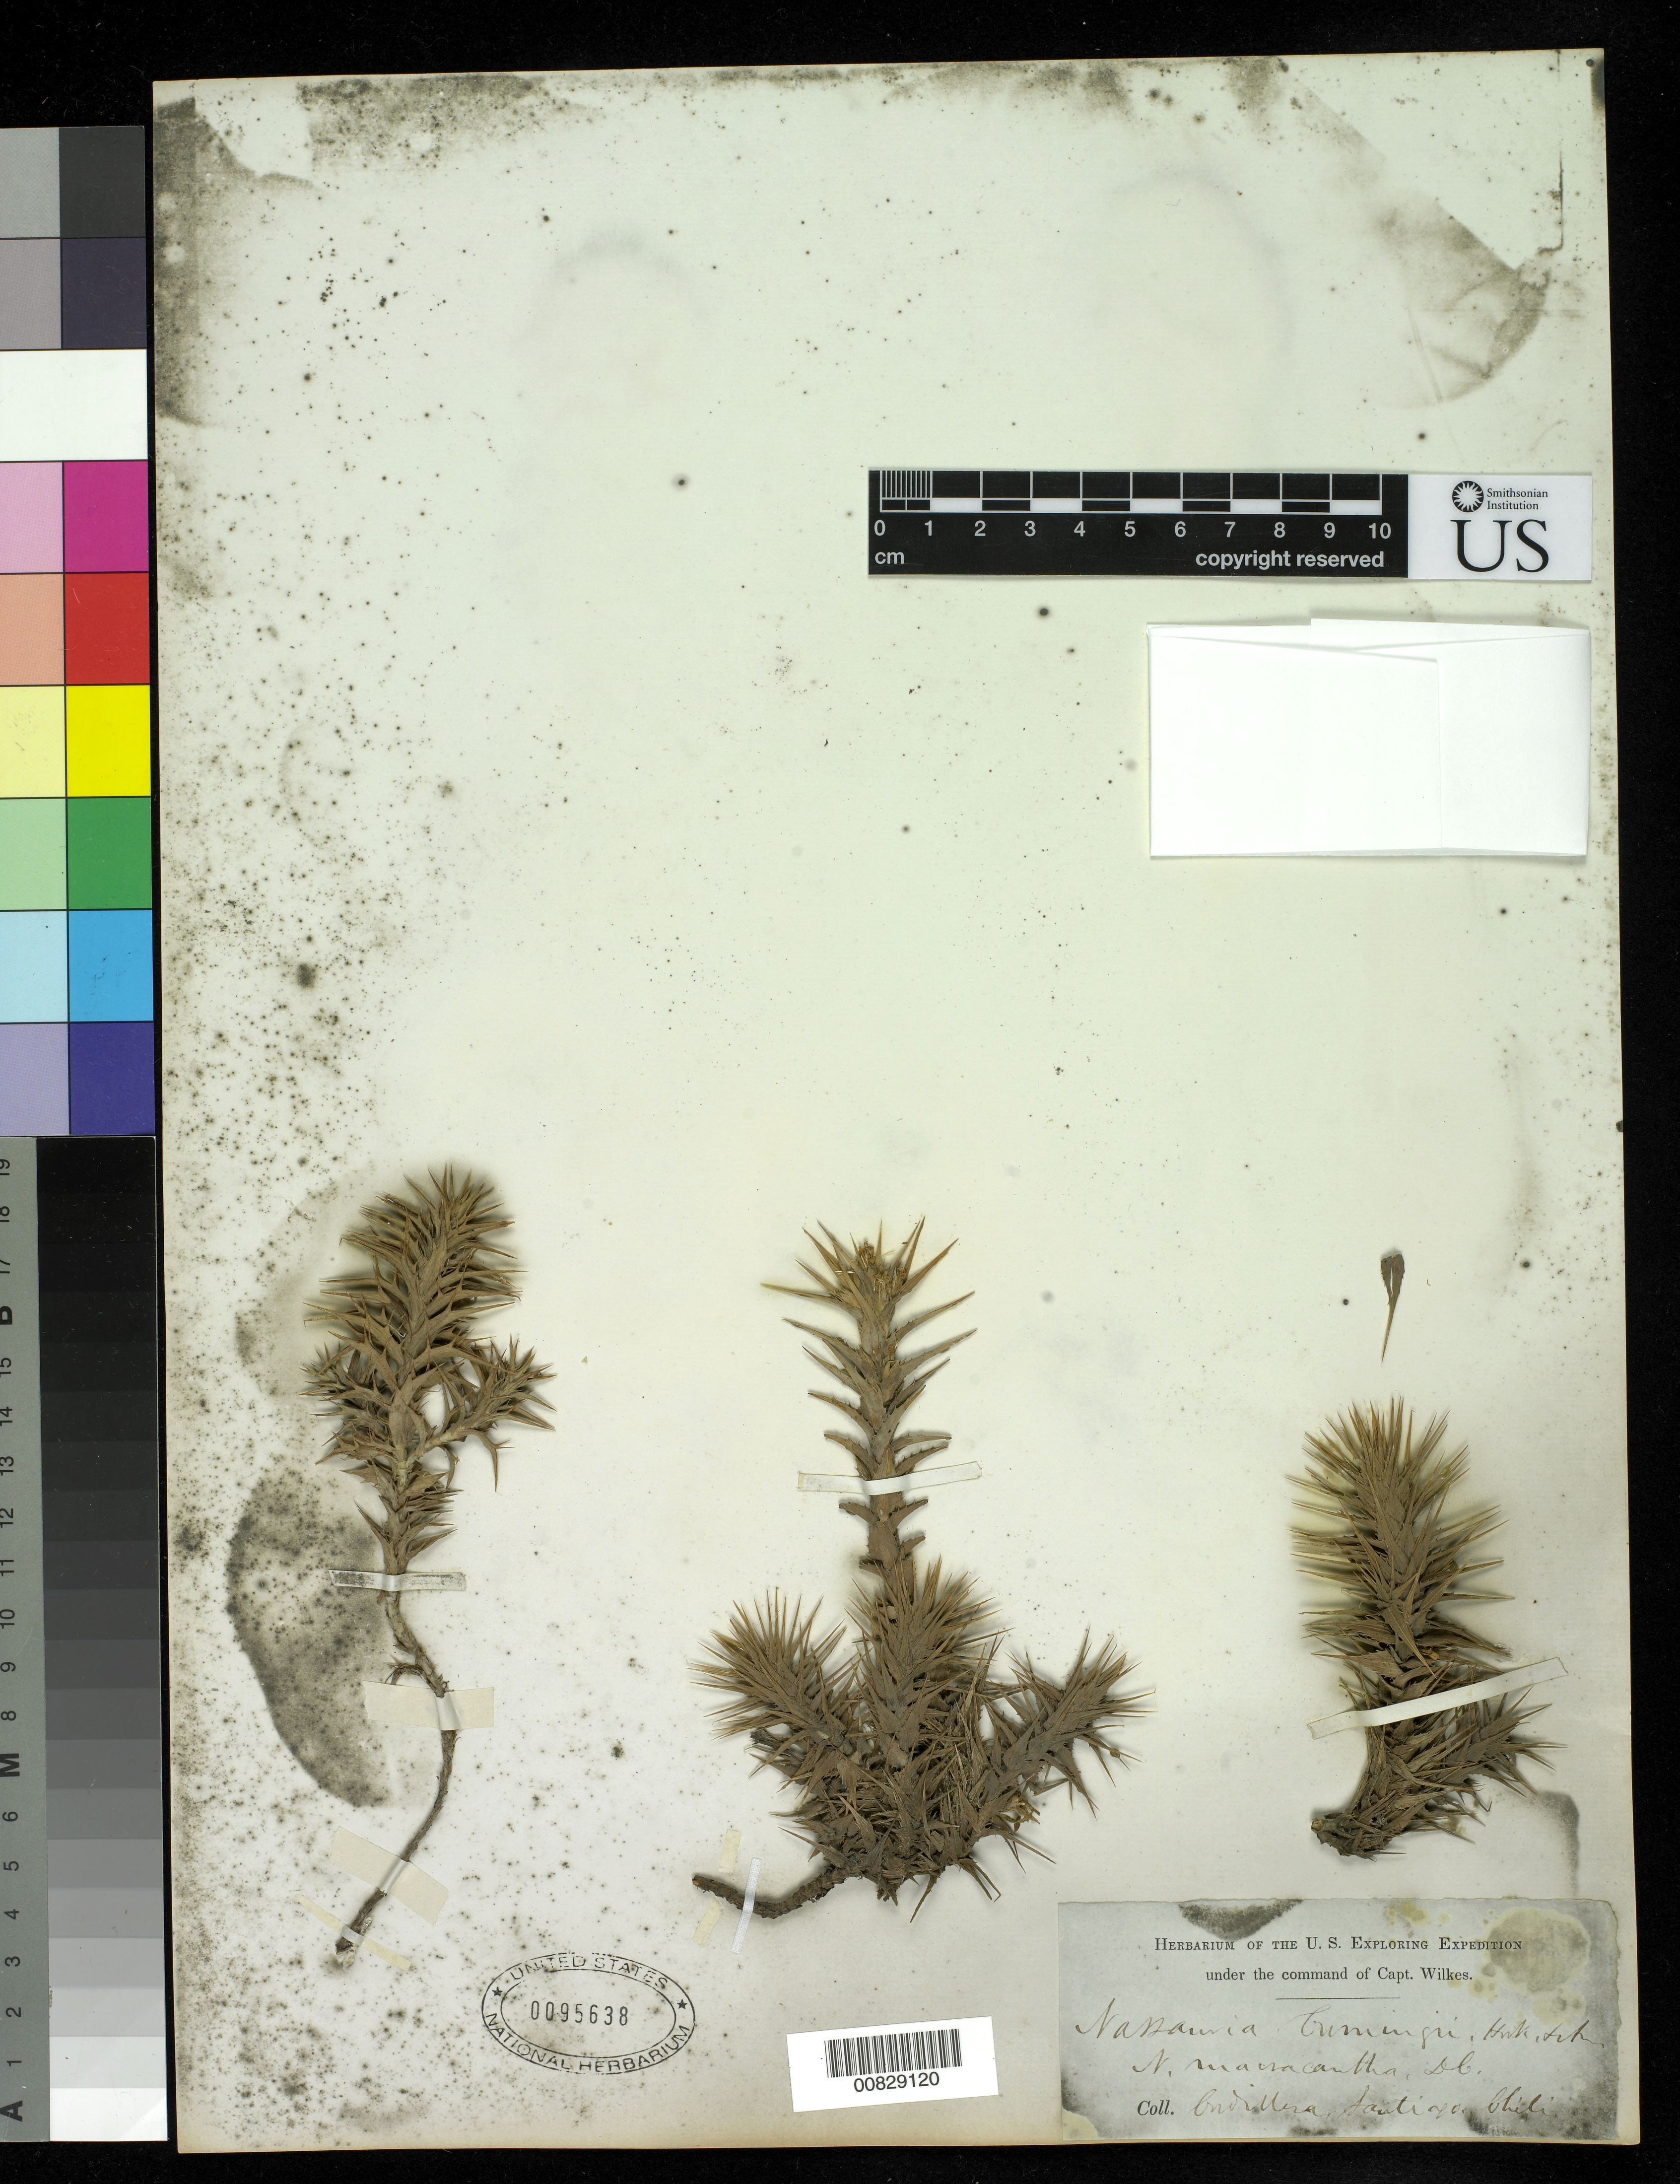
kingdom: Plantae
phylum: Tracheophyta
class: Magnoliopsida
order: Asterales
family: Asteraceae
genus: Nassauvia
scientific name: Nassauvia cumingii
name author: Hook. & Arn.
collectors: Wilkes Explor. Exped.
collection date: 1838/1842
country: Chile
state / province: Región Metropolitana (RM)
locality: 1st Cordillera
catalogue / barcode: US 95638